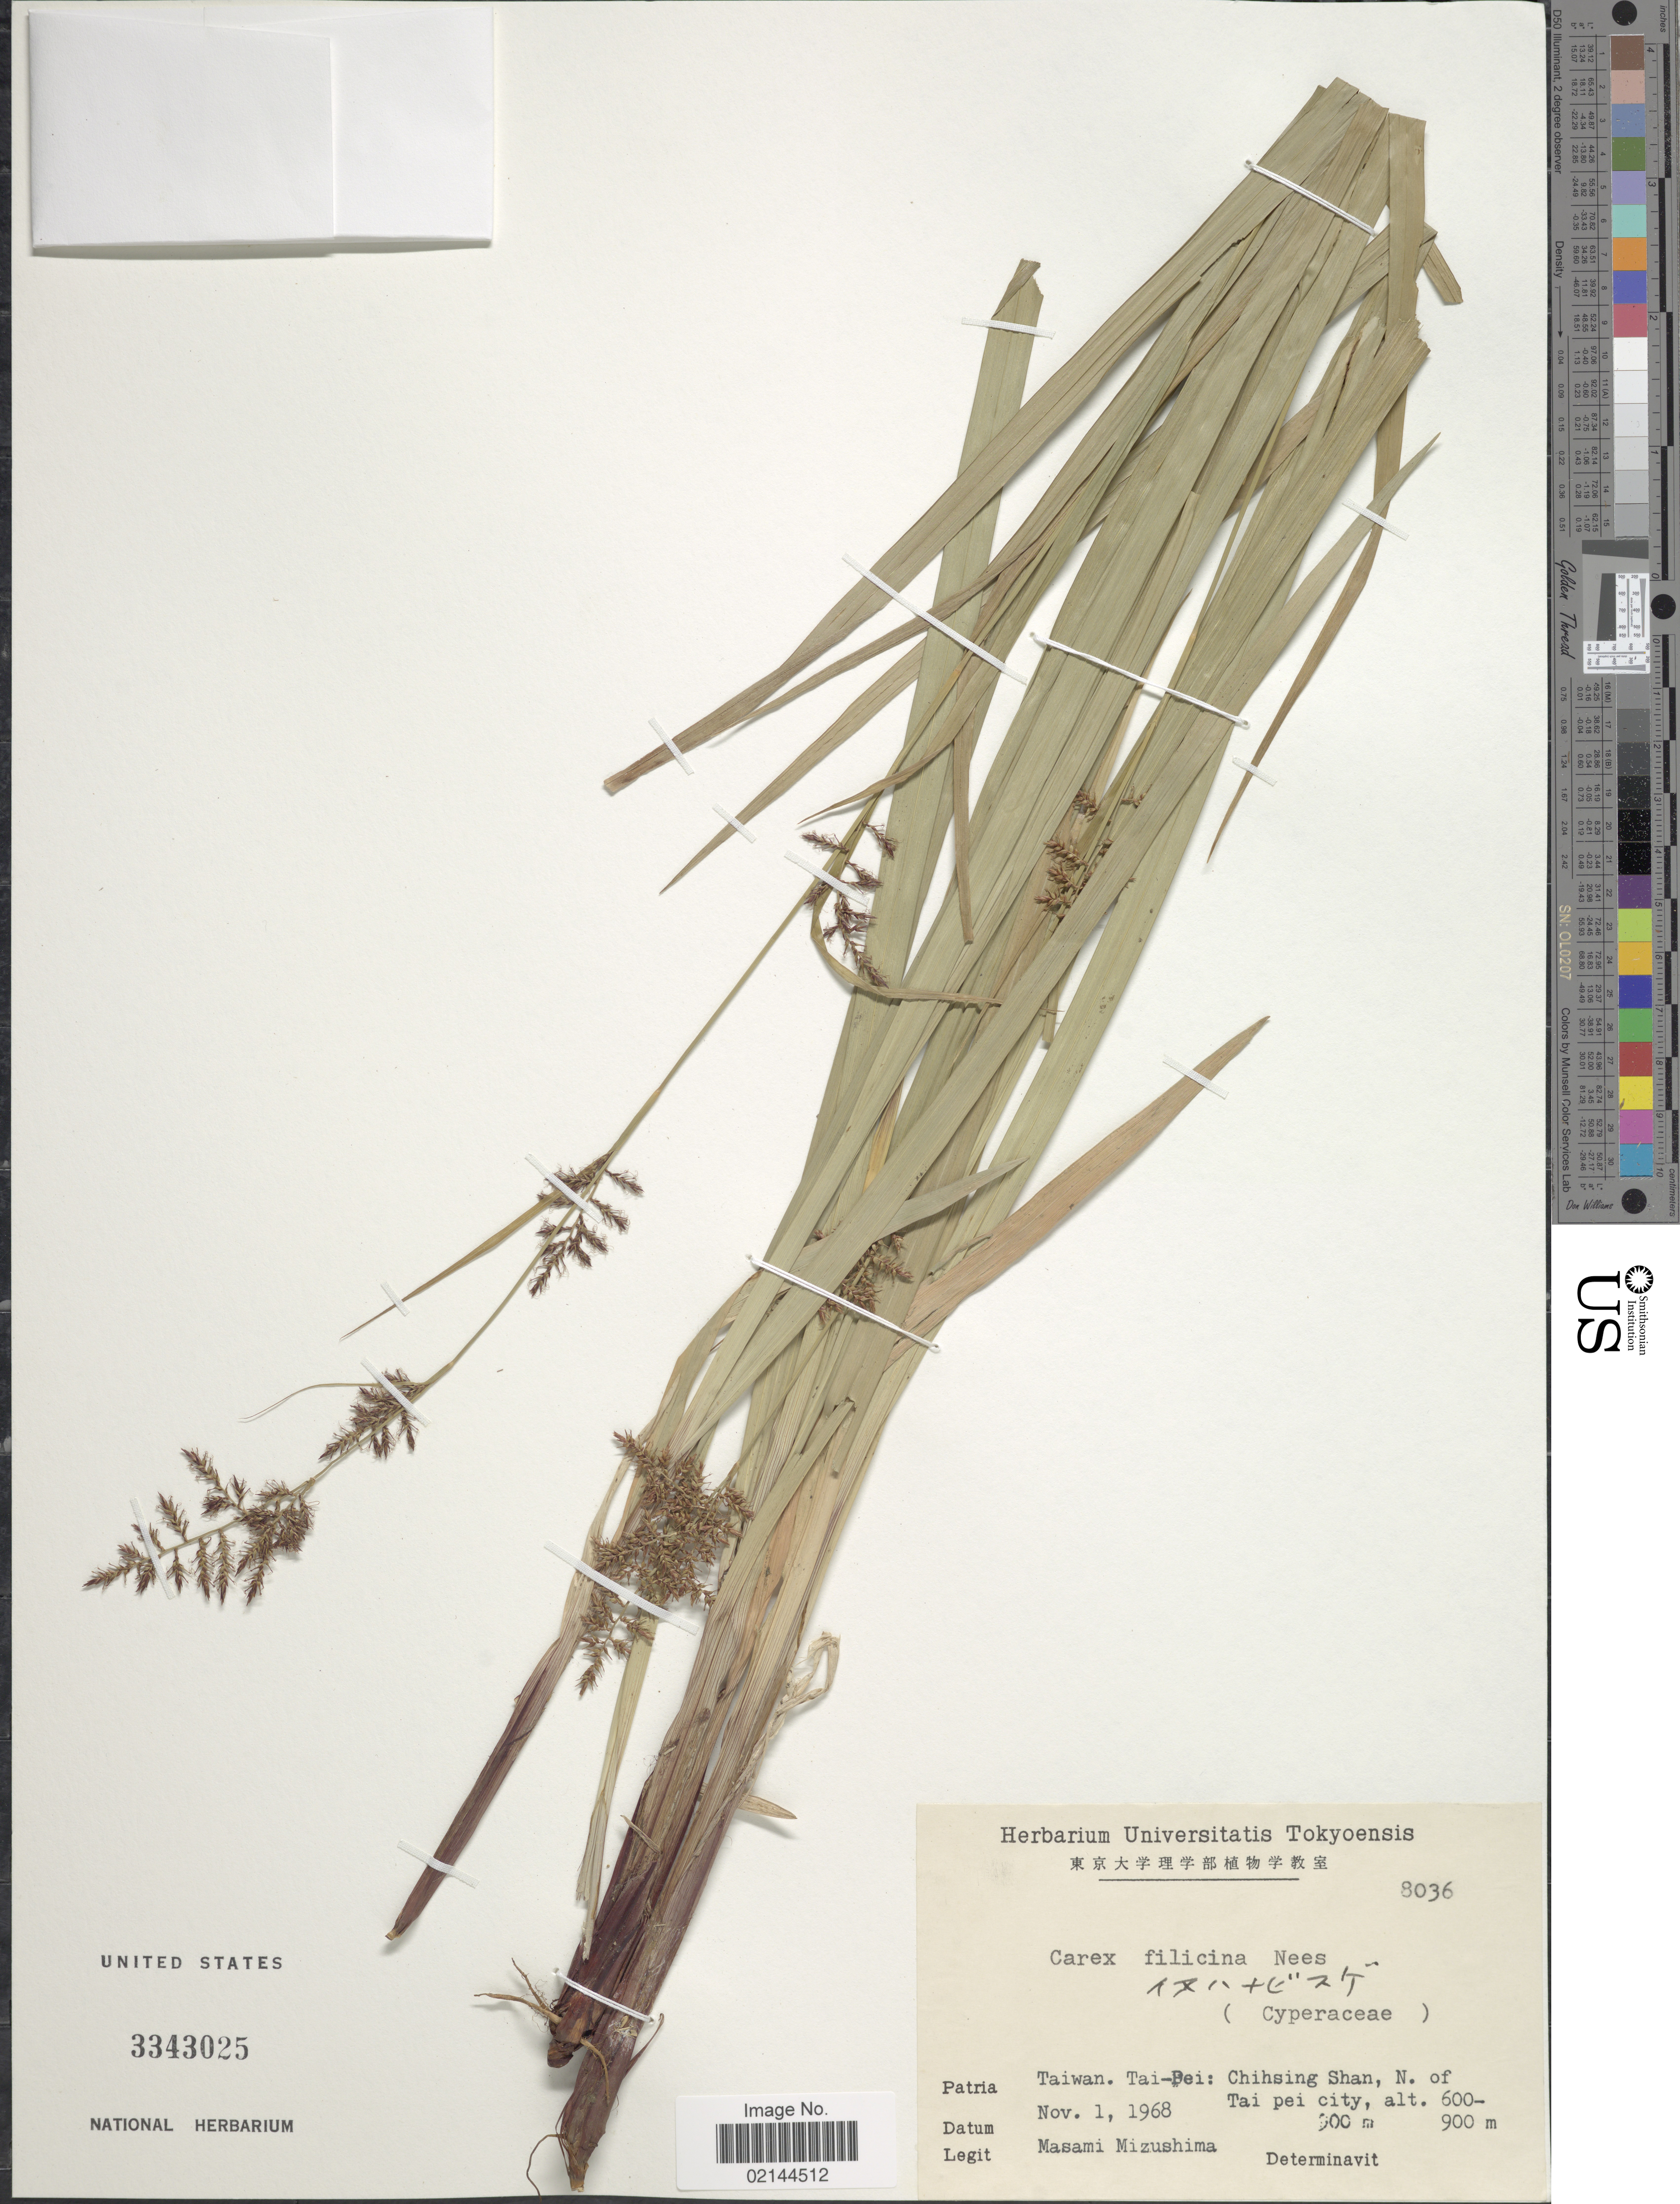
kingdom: Plantae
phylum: Tracheophyta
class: Liliopsida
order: Poales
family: Cyperaceae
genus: Carex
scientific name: Carex filicina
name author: Nees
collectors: M. Mizushima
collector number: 8036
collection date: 1968-11-01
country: Taiwan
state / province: Taipei City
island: Taiwan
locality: Tai-Bei: Chihsing Shan, N. of Tai Pei city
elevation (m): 600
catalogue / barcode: US 3343025